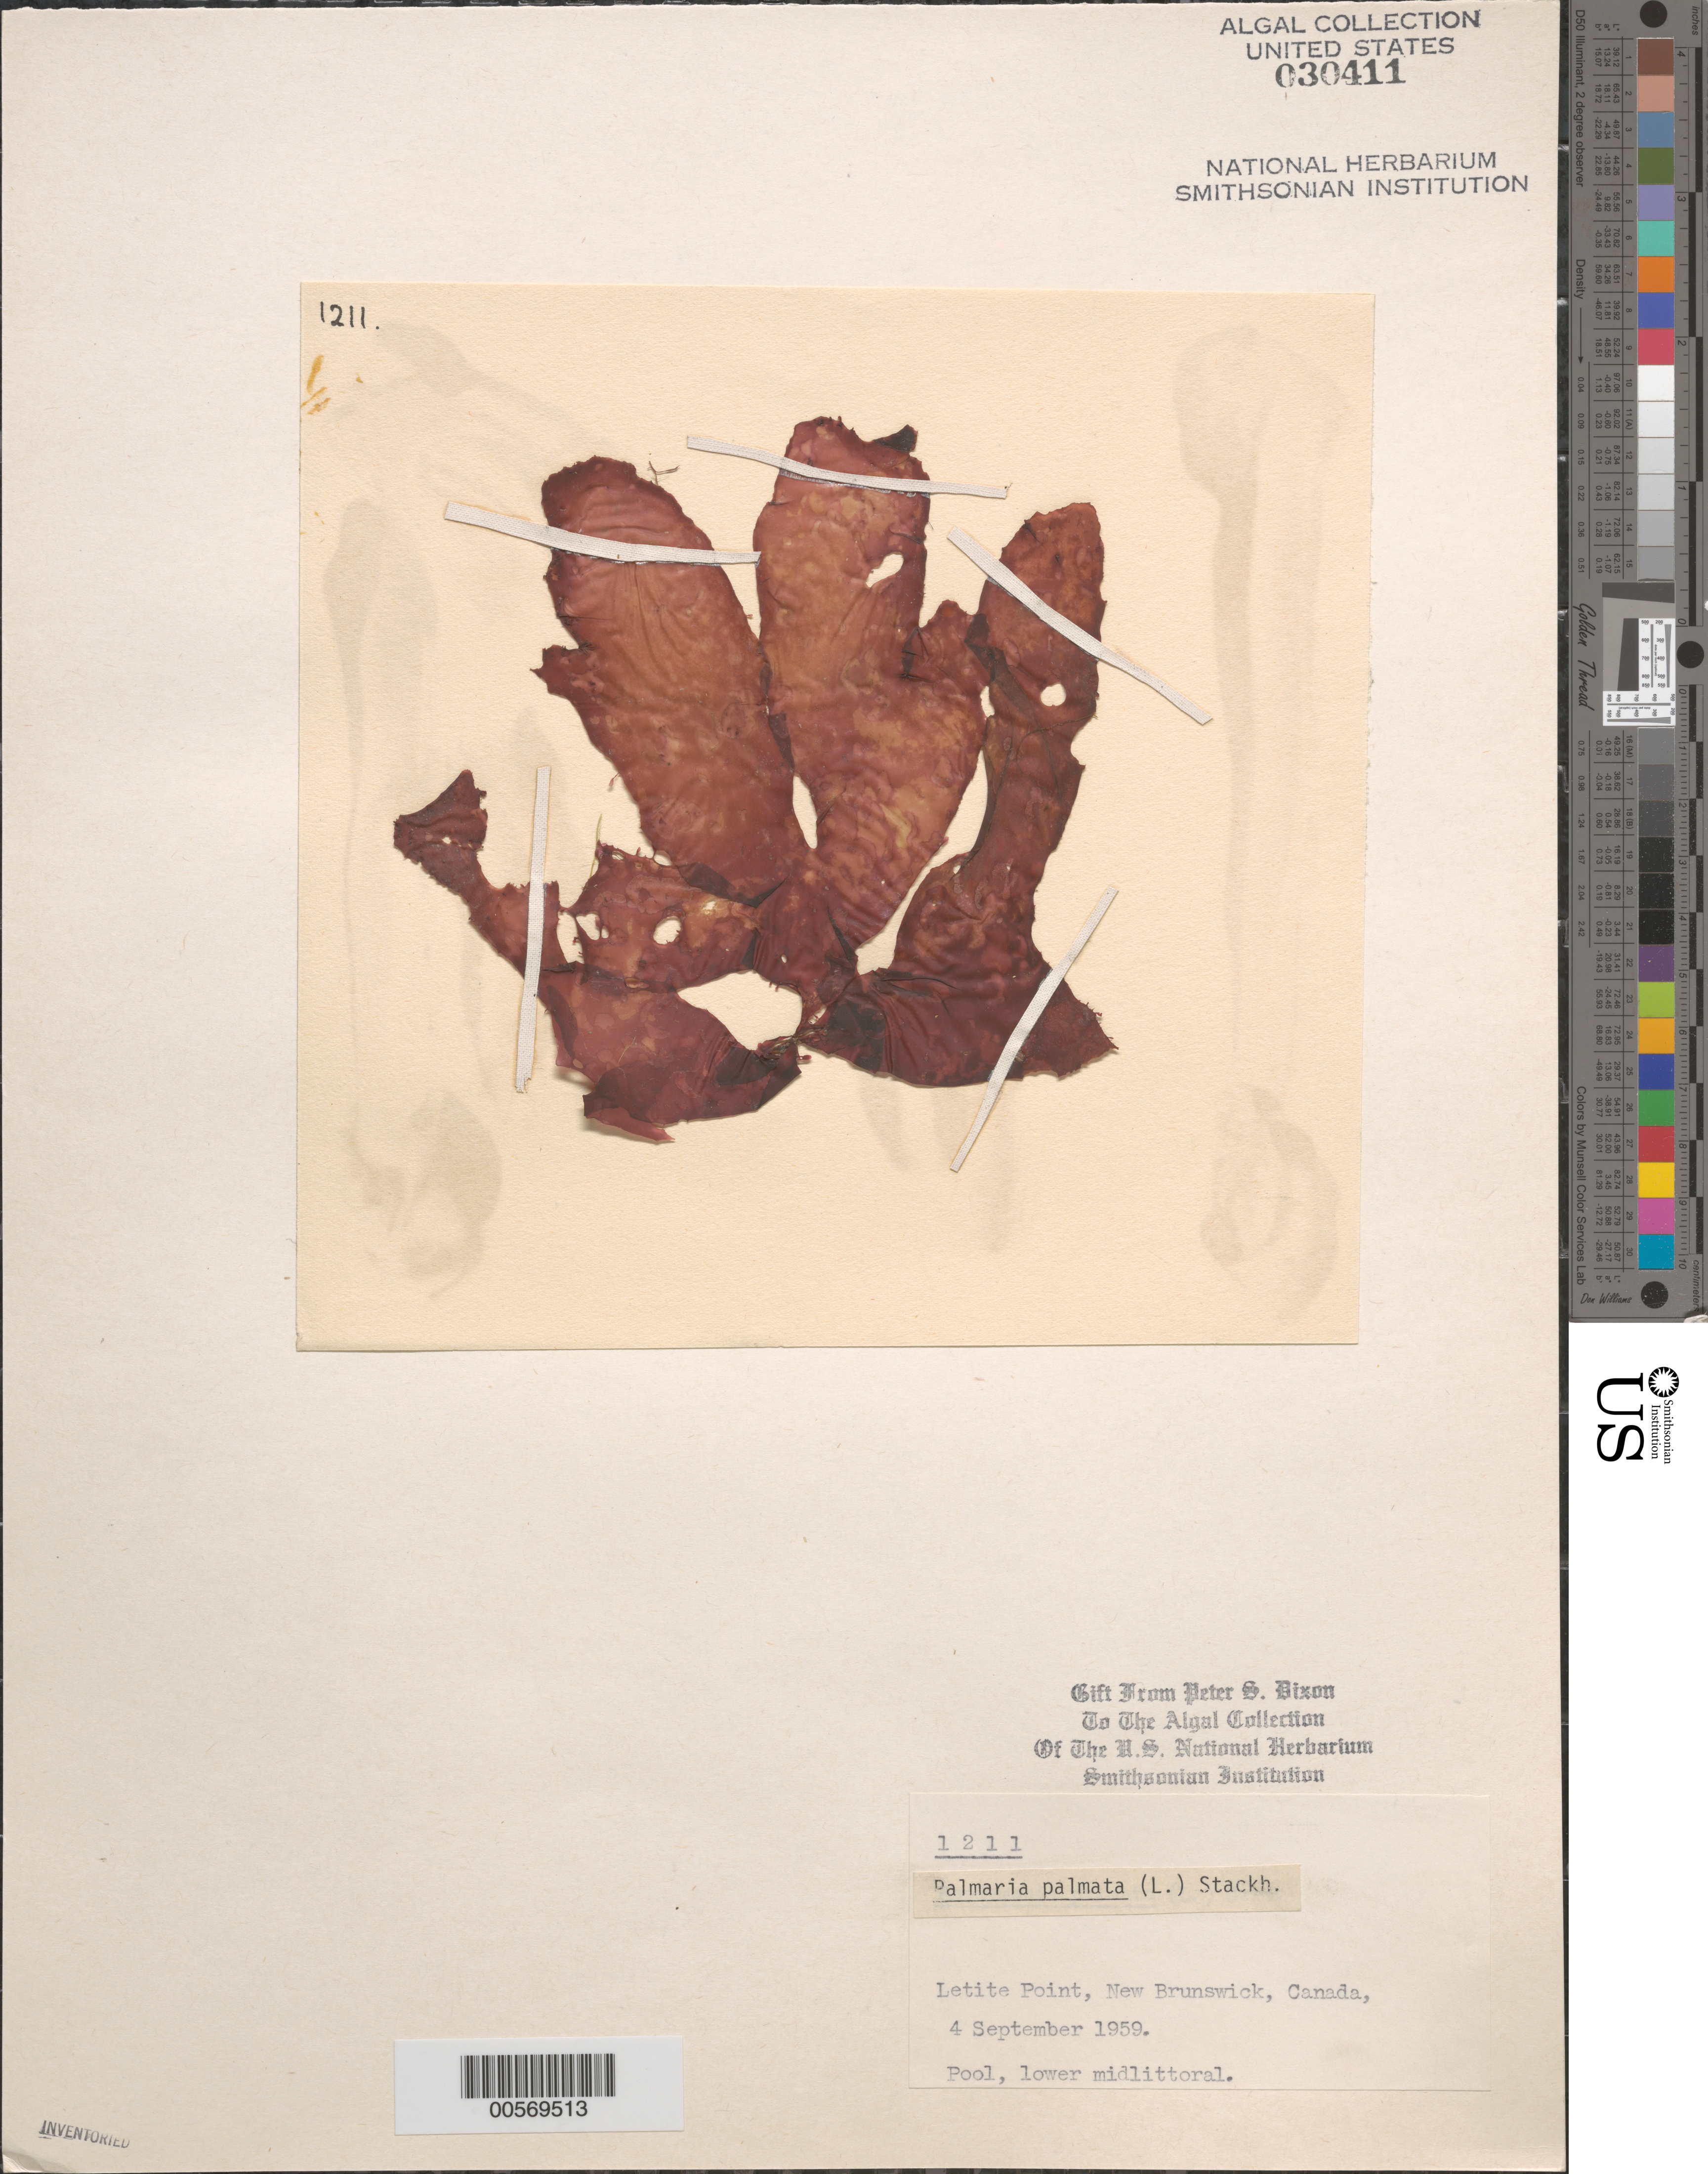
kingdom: Plantae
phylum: Rhodophyta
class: Florideophyceae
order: Palmariales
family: Palmariaceae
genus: Palmaria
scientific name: Palmaria palmata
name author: (L.) F. Weber & D. Mohr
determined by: Dixon, P. S.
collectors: P. S. Dixon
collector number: PSD 1211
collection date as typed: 04 Sep 1959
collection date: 1959-09-04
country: Canada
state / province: New Brunswick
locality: Letite point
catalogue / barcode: US 30411